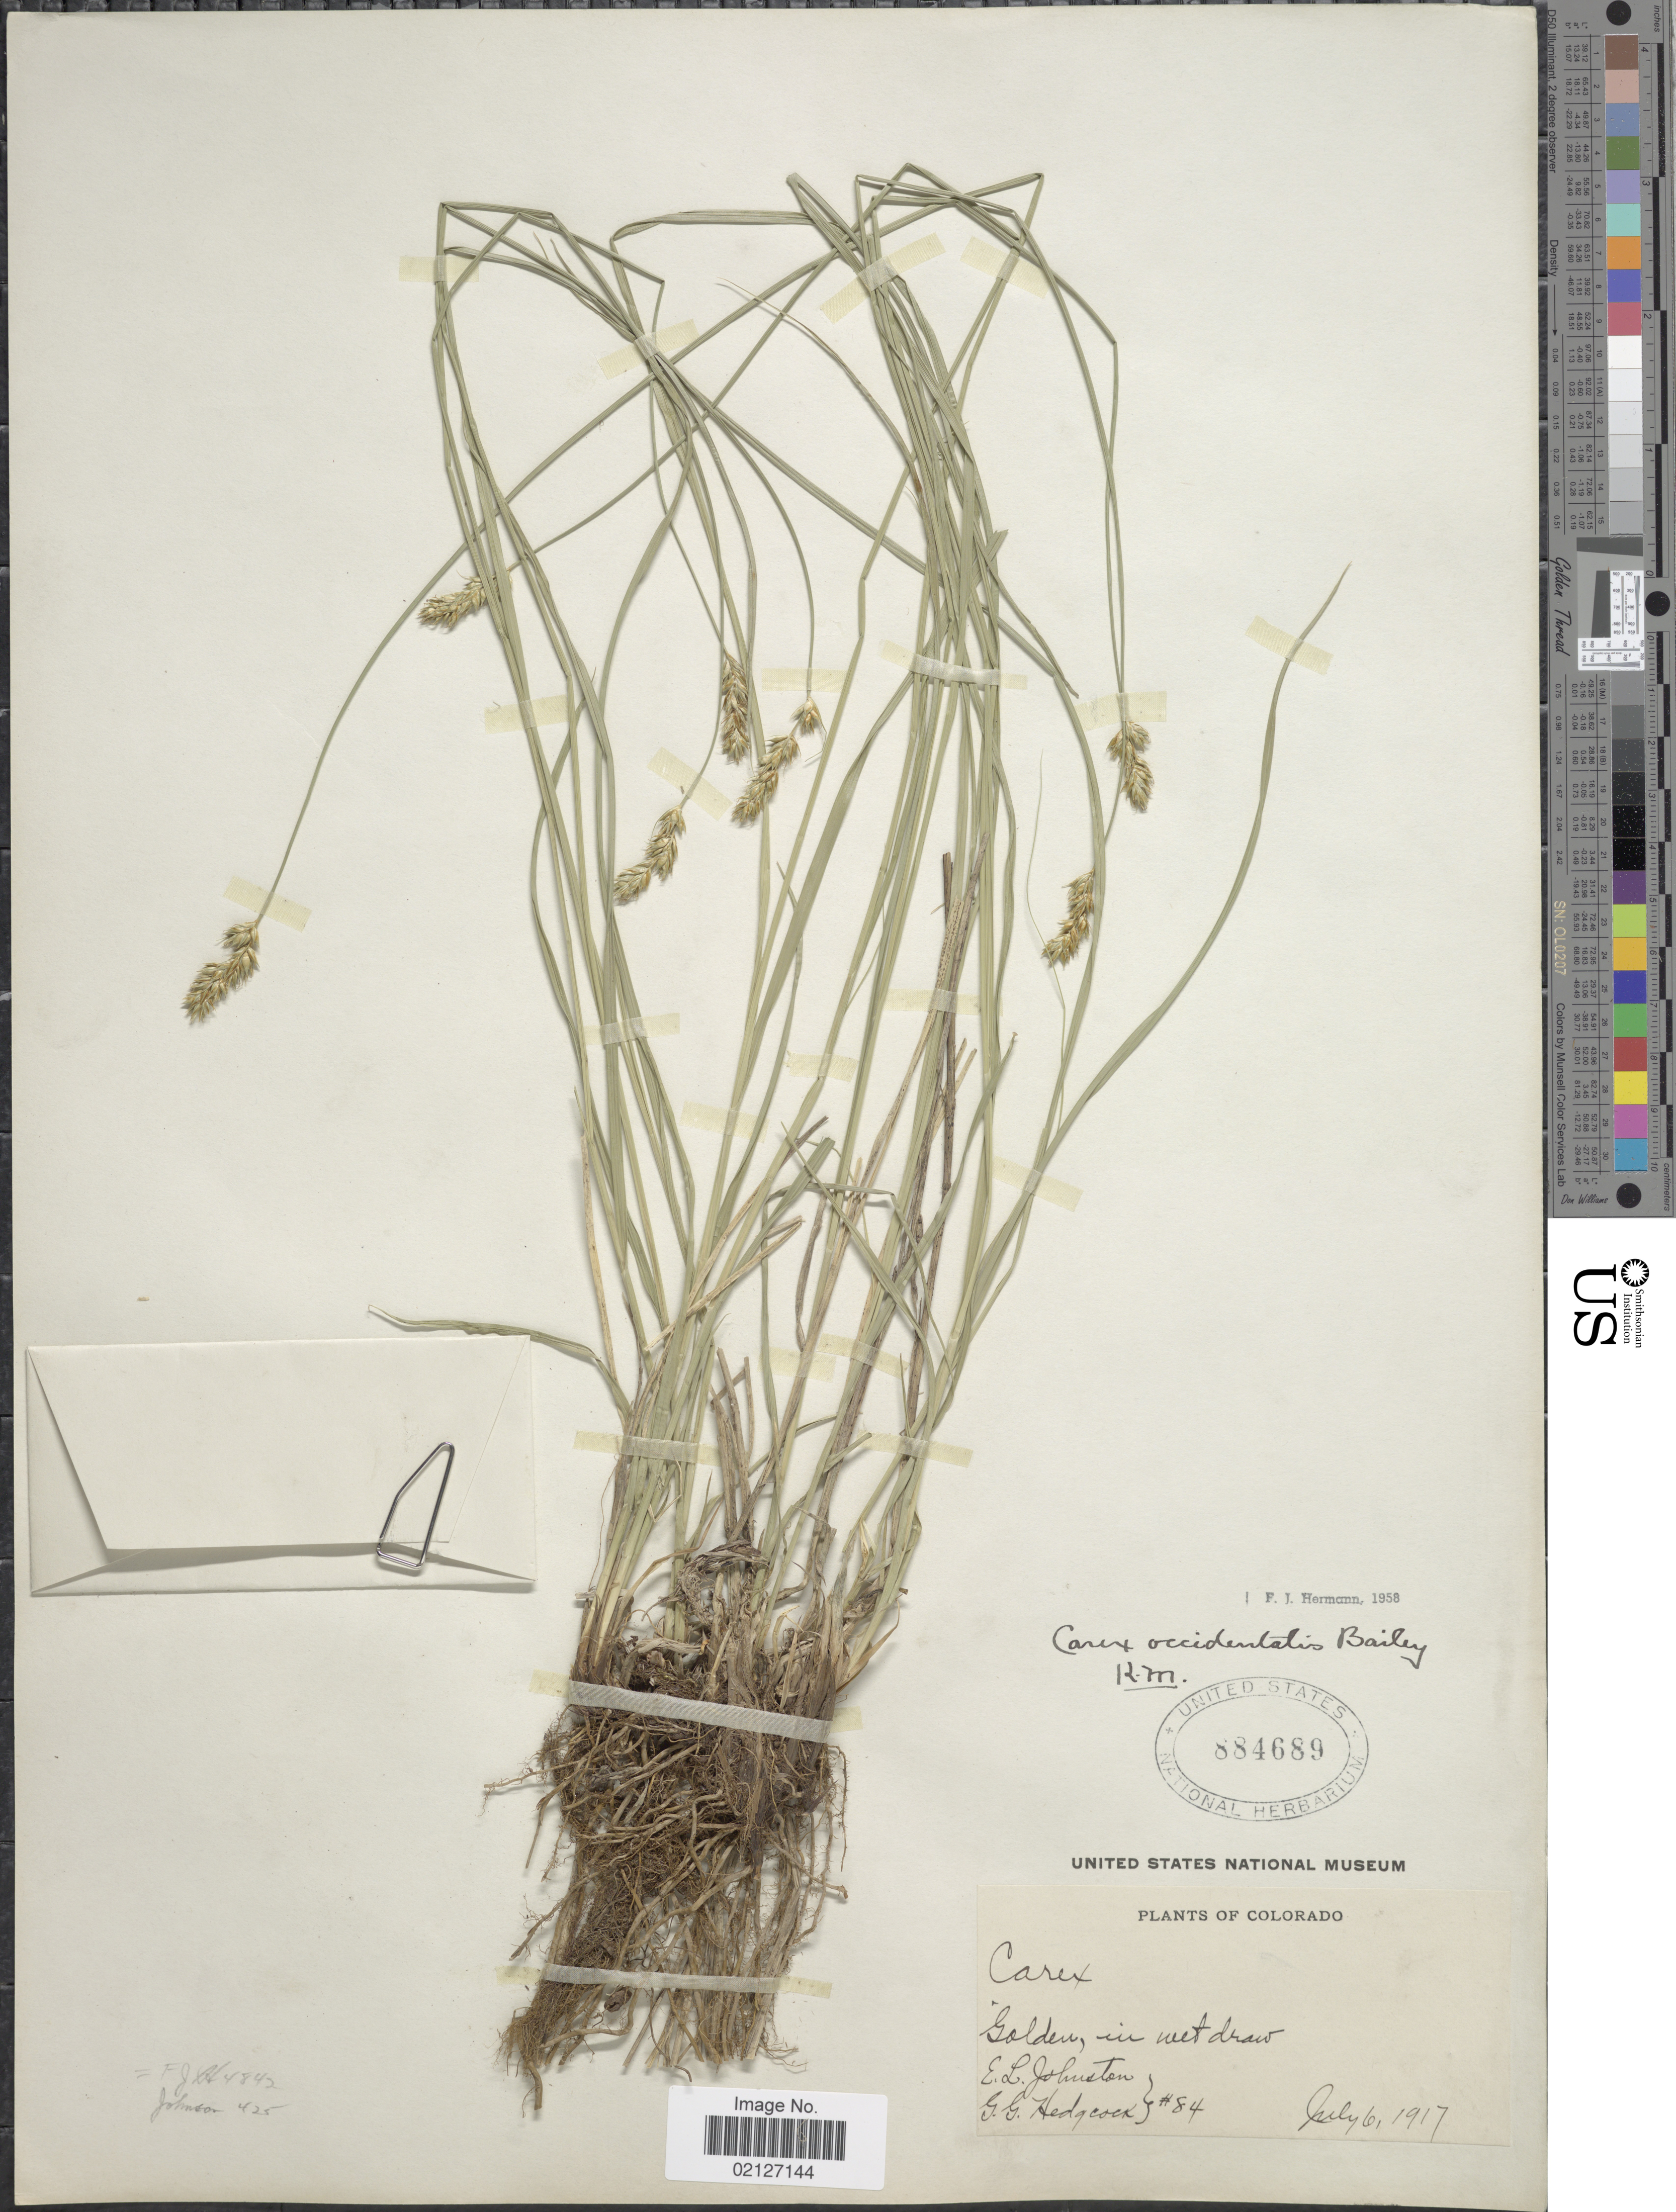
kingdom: Plantae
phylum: Tracheophyta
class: Liliopsida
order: Poales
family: Cyperaceae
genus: Carex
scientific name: Carex occidentalis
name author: L.H. Bailey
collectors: E. L. Johnston & G. Hedgcock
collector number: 84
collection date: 1917-07-06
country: United States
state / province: Colorado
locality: Golden, in wet draw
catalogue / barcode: US 884689